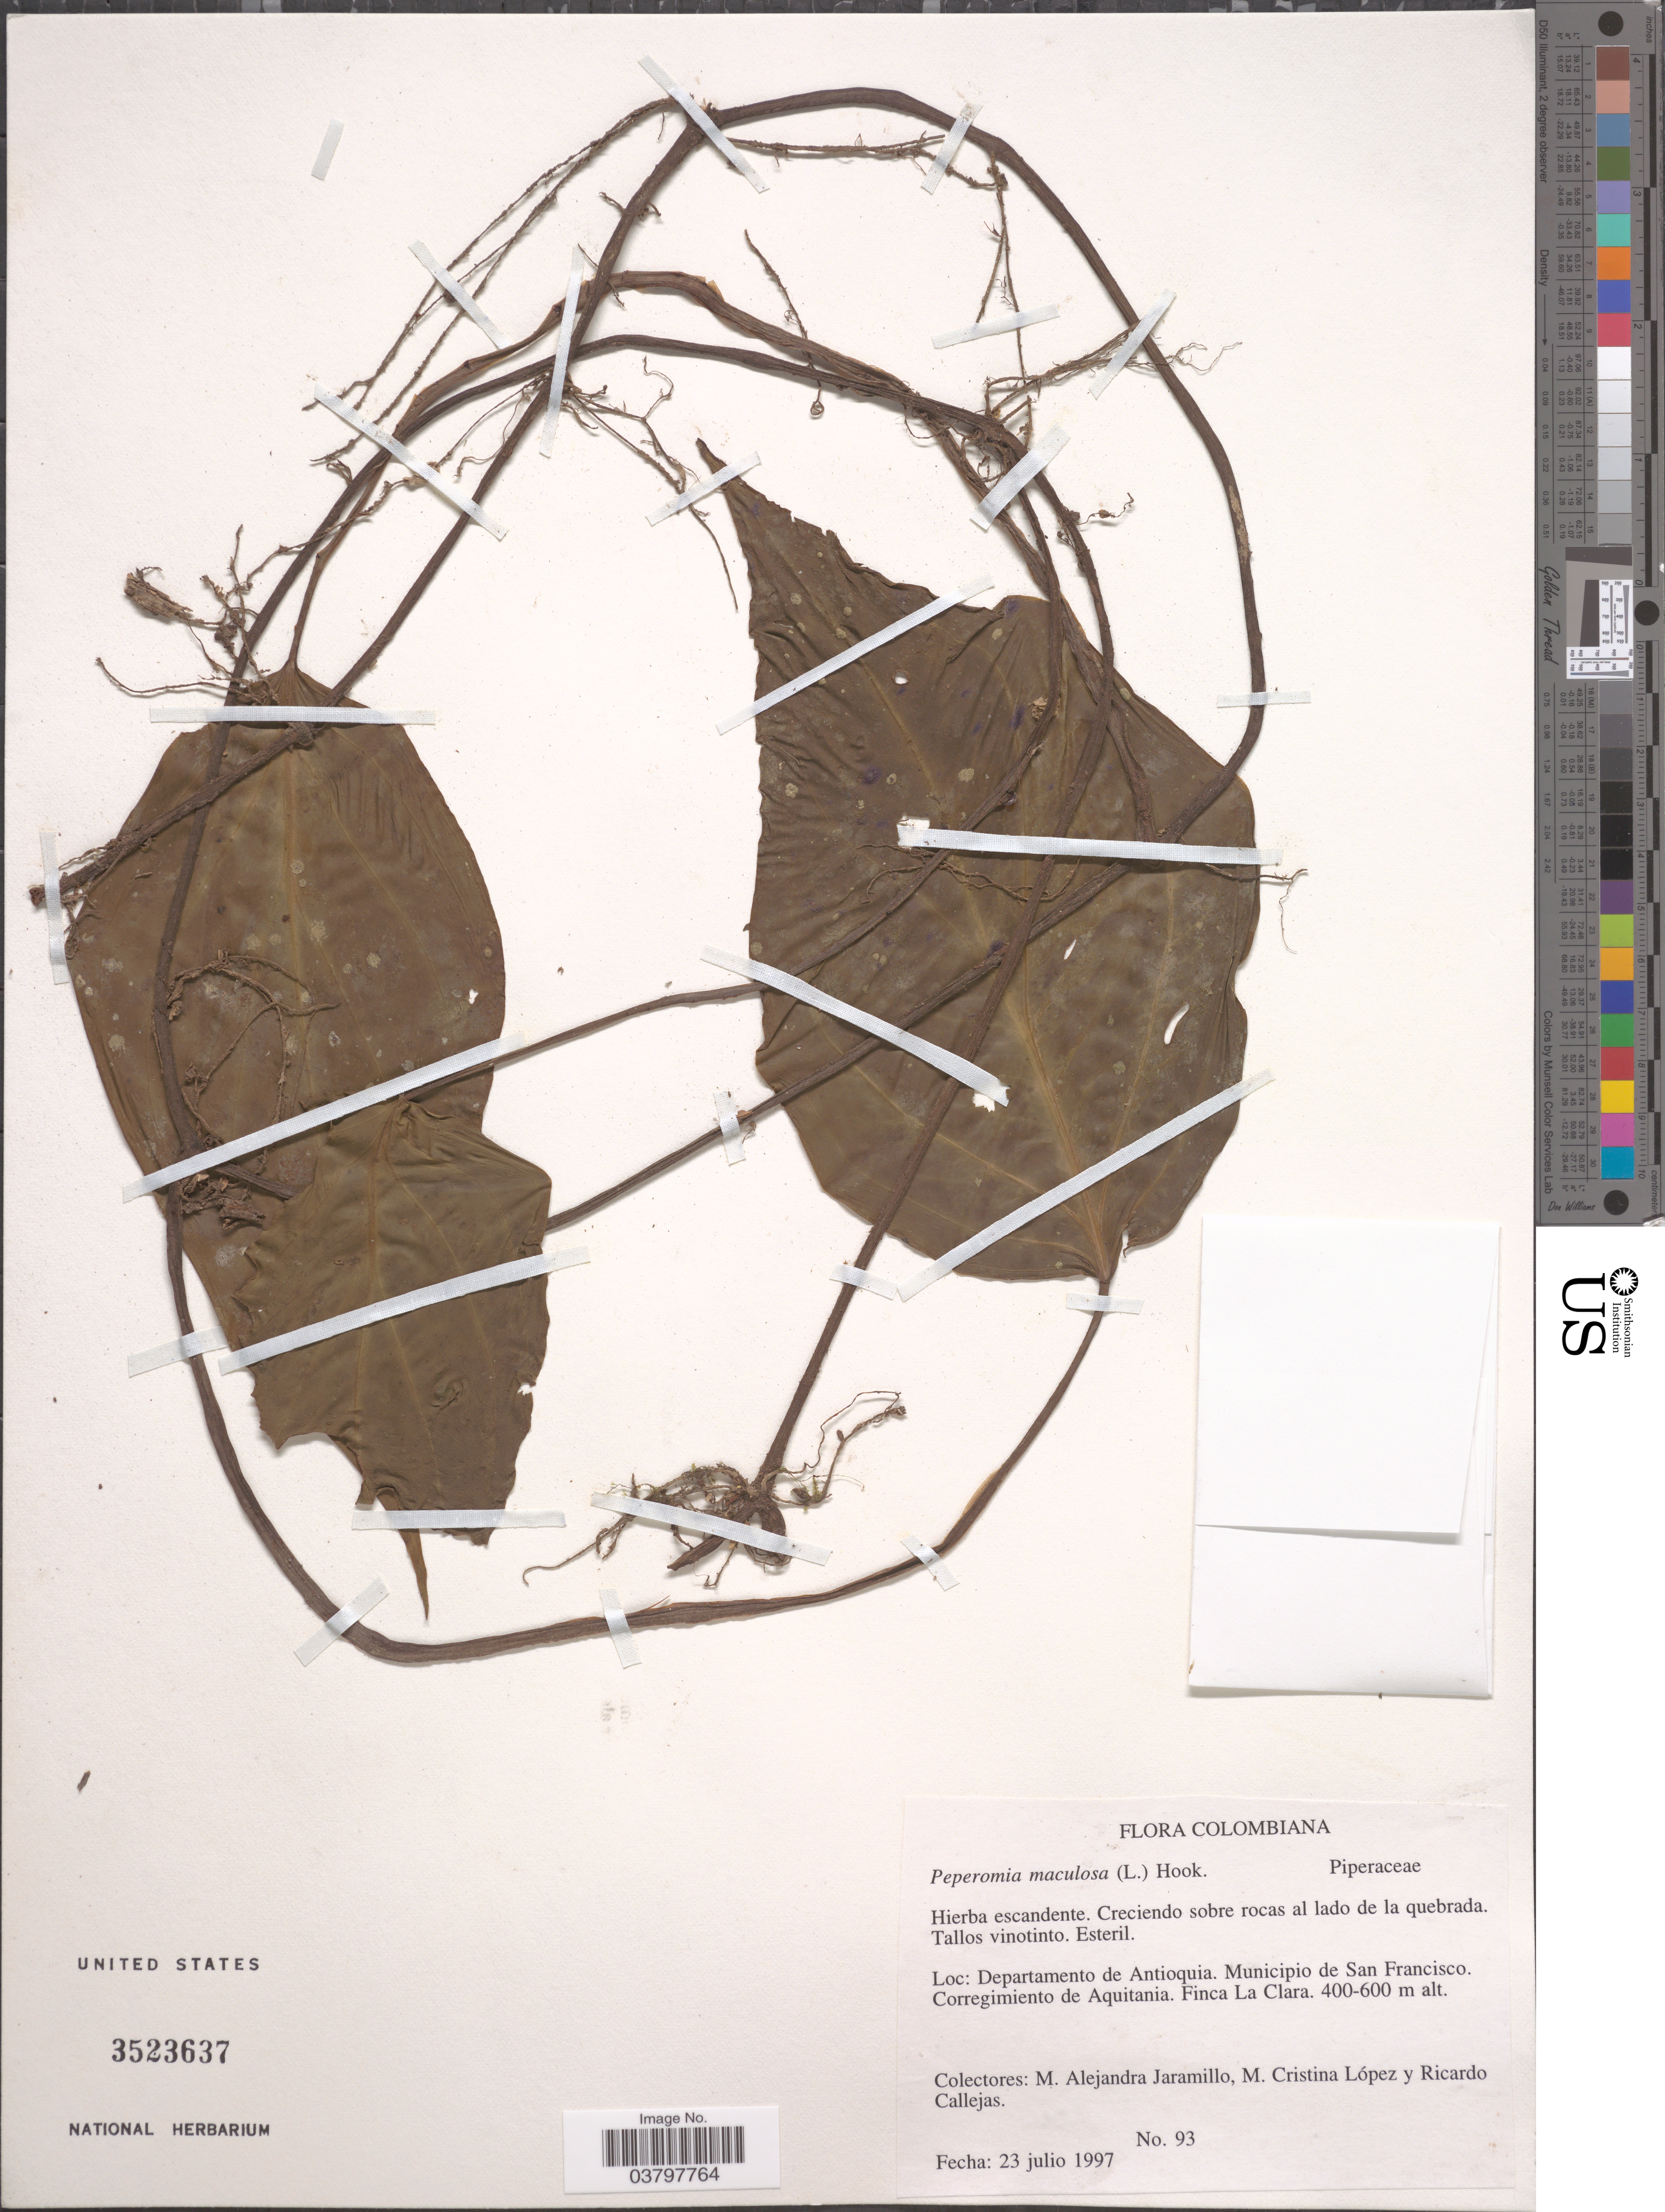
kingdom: Plantae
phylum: Tracheophyta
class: Magnoliopsida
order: Piperales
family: Piperaceae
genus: Peperomia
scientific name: Peperomia maculosa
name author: (L.) Hook.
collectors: M. A. Jaramillo, M. Lopéz & R. Callejas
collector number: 93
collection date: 1997-07-23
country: Colombia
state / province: Antioquia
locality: Creciendo sobre rocas al lado de la quebrada. Departamento de Antioquia. Municipio de San Francisco. Corregimiento de Aquitania. Finca La Clara.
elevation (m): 400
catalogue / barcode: US 3523637